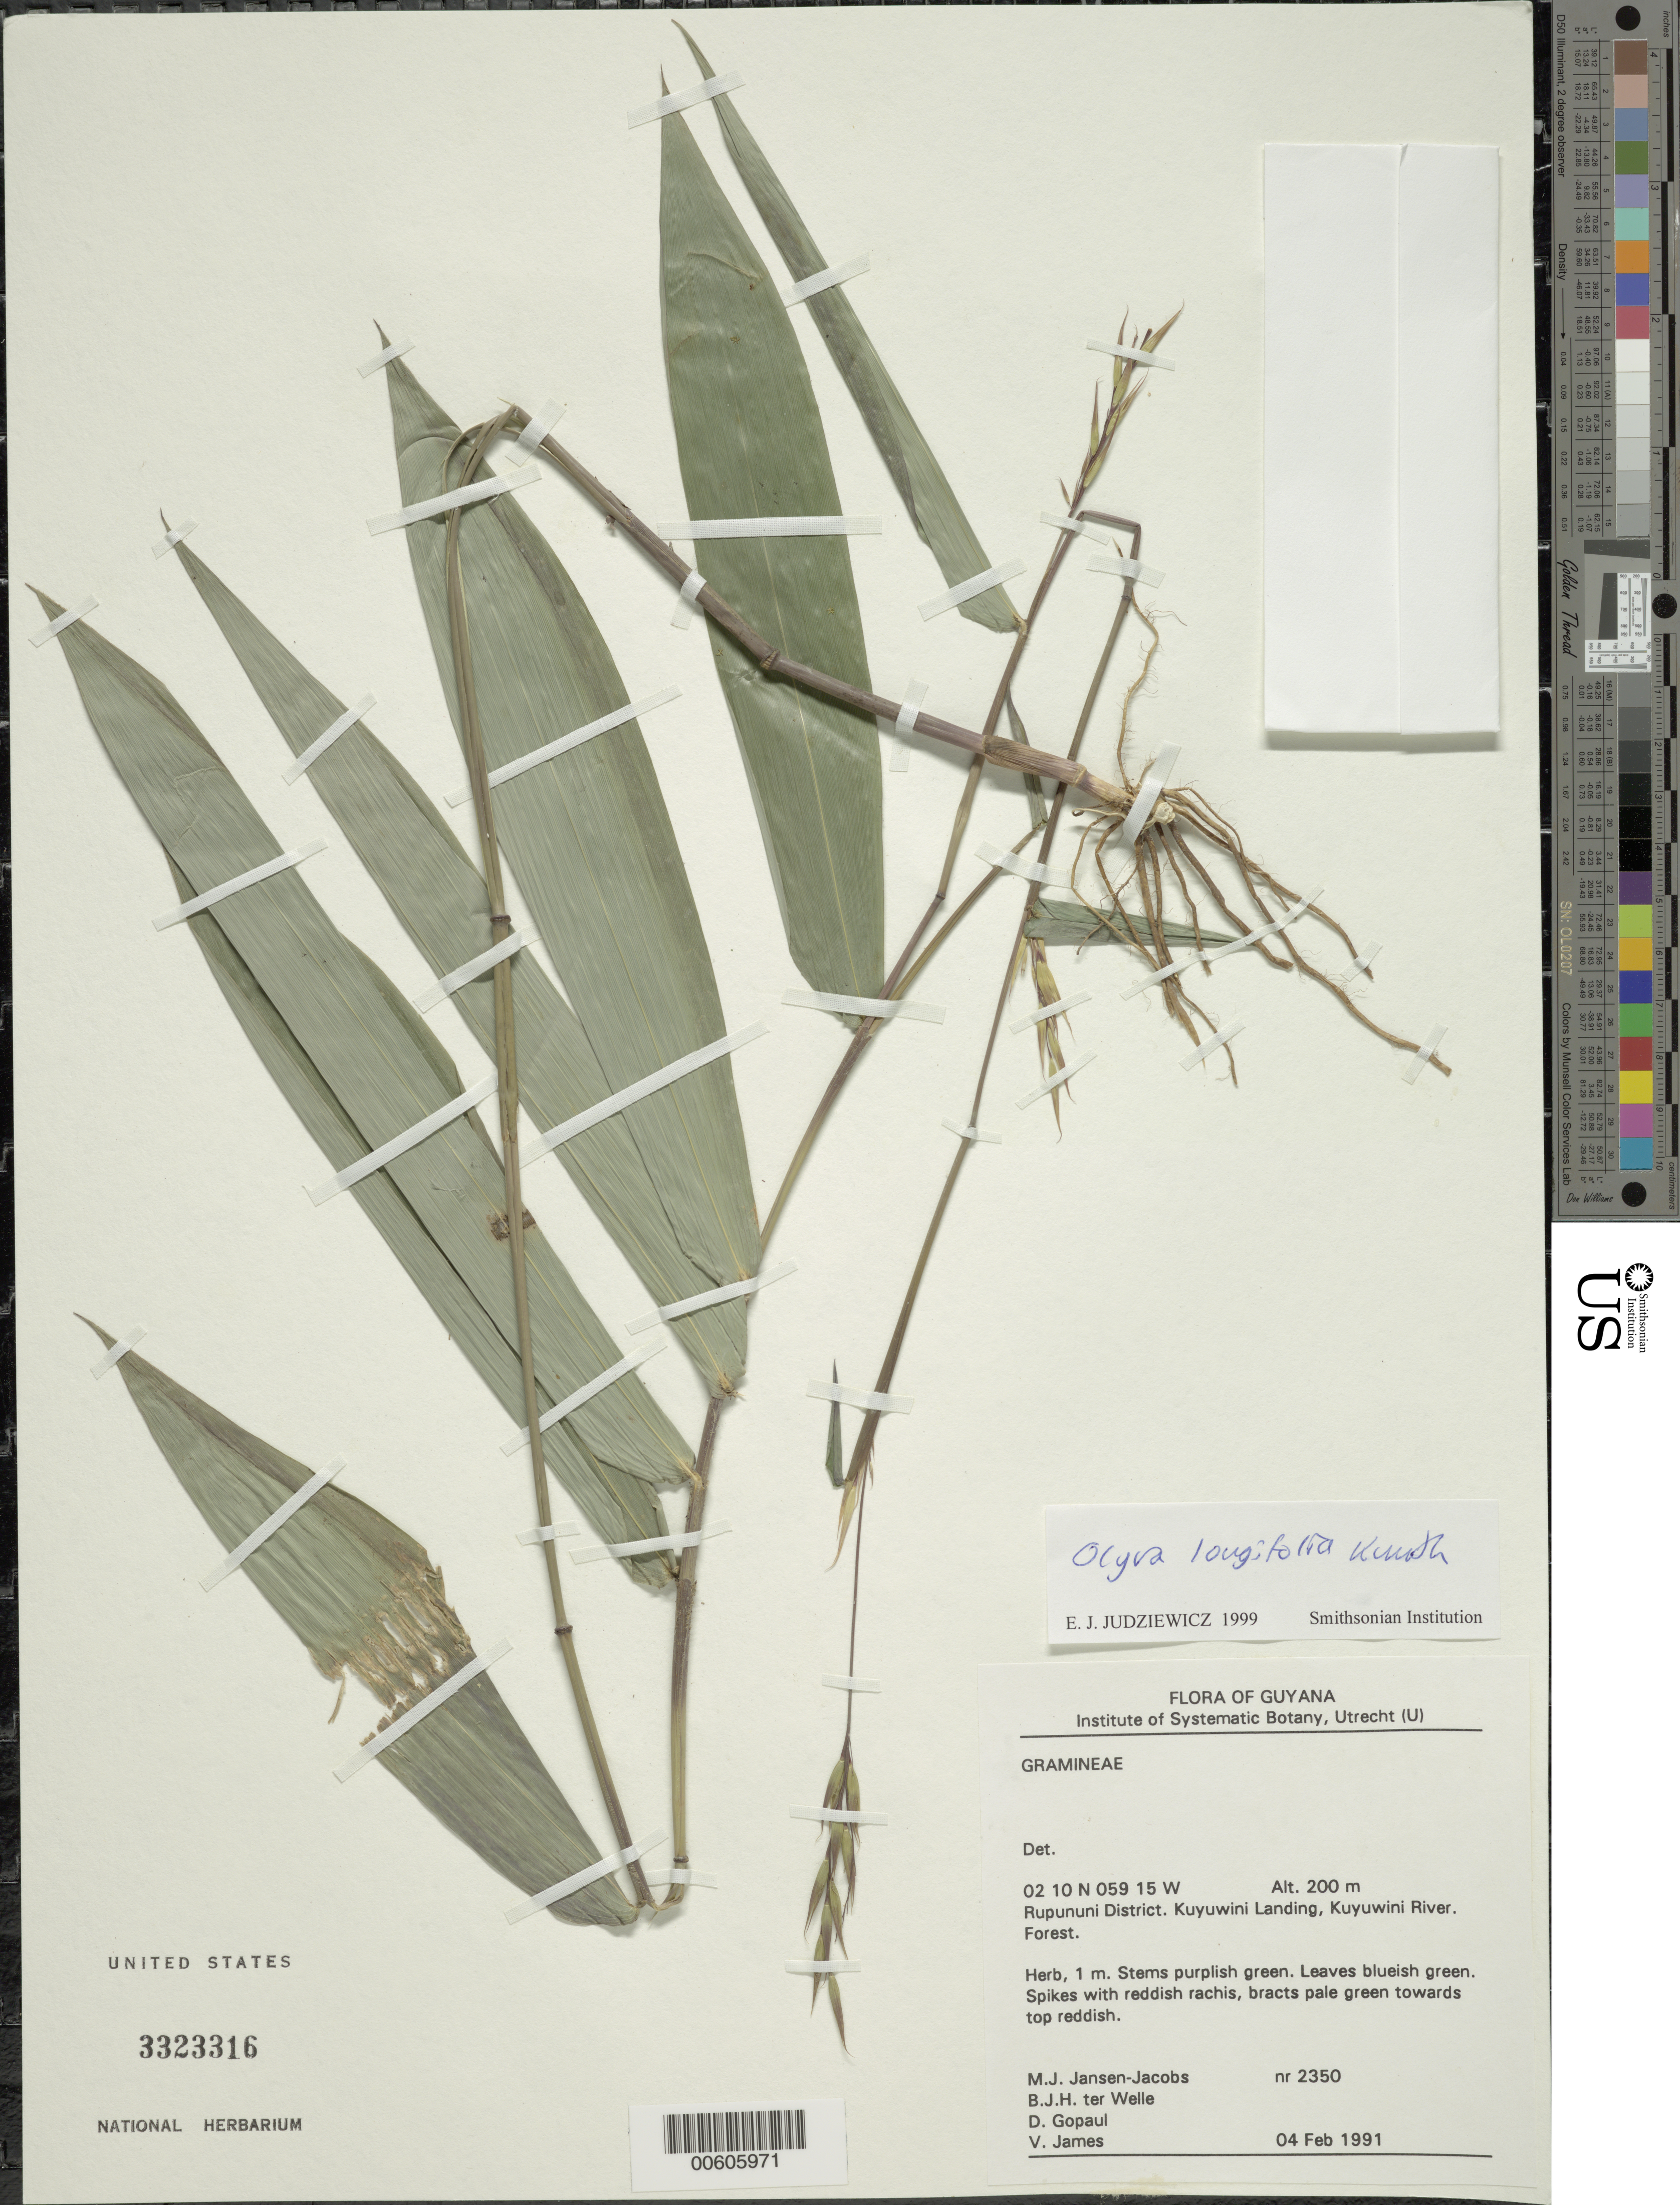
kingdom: Plantae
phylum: Tracheophyta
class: Liliopsida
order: Poales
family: Poaceae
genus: Olyra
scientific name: Olyra longifolia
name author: Kunth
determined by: Judziewicz, E. J.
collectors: M. J. Jansen-Jacobs, B. Welle, D. Gopaul & V. James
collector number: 2350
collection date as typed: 4-Feb-91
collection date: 1991-02-04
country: Guyana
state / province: U. Takutu-U. Essequibo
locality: Kuyuwini Landing, Kuyuwini River, Rupununi District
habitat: Forest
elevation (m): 200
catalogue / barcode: US 3323316